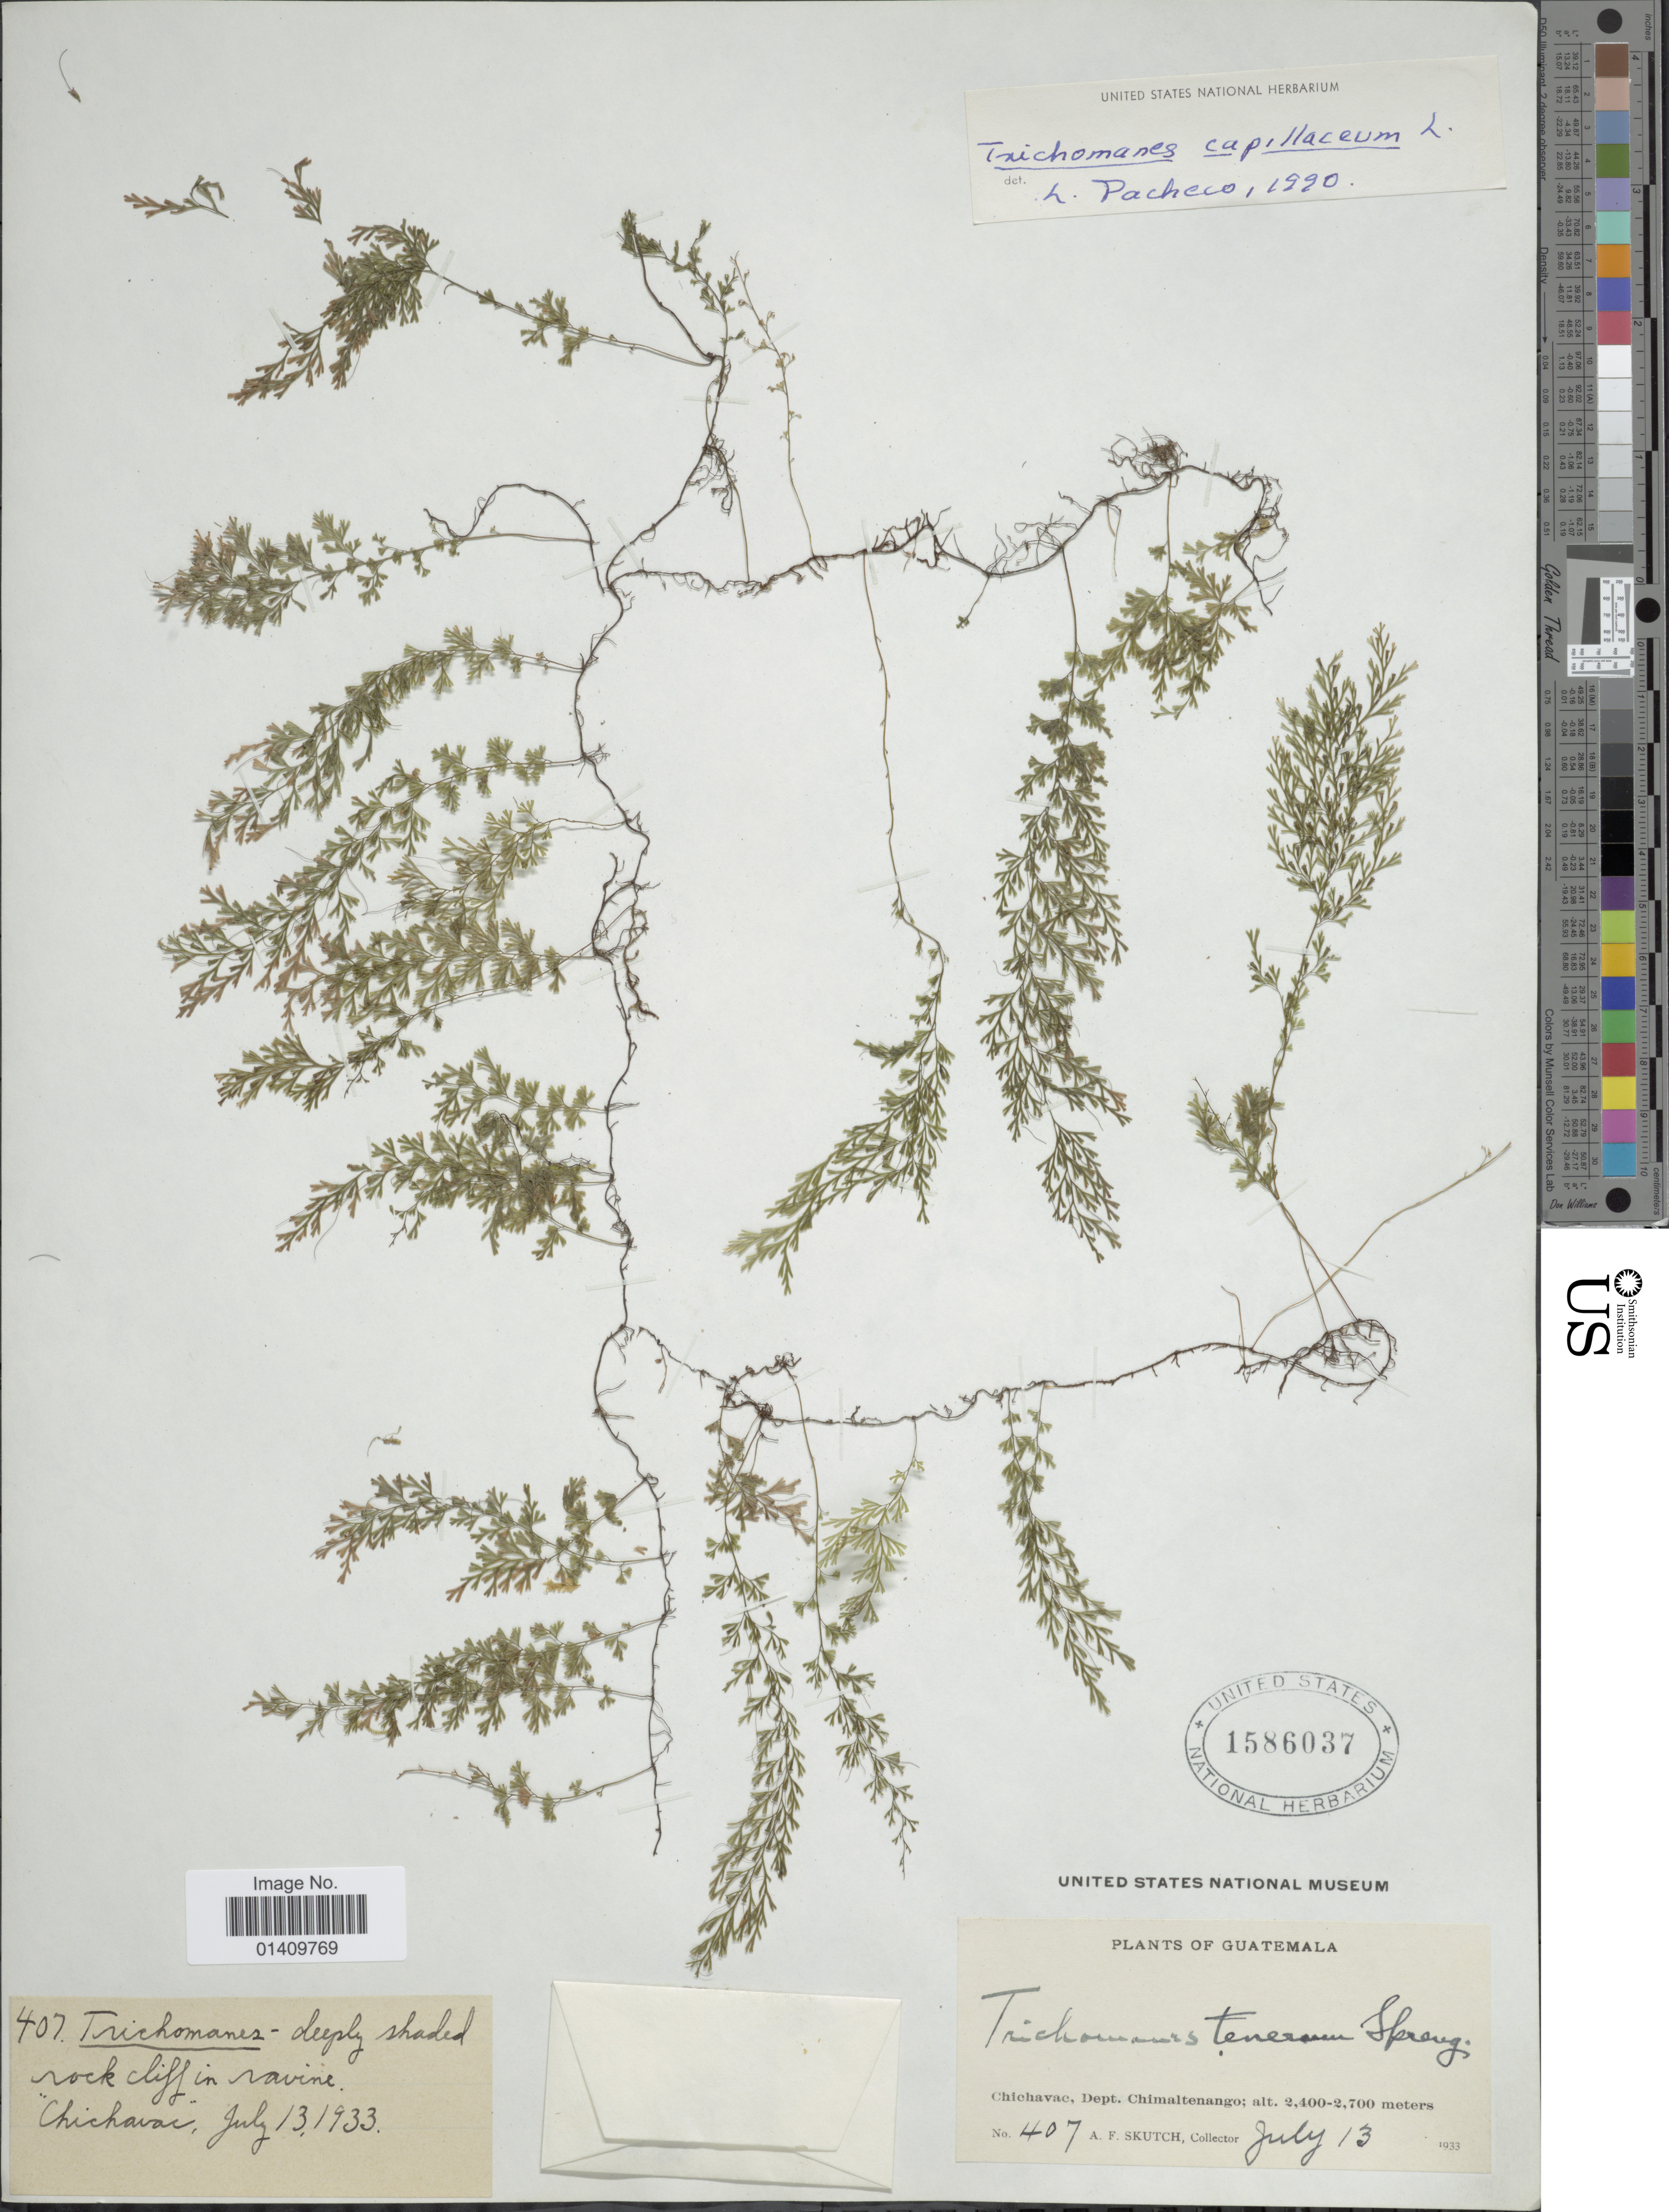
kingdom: Plantae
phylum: Tracheophyta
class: Polypodiopsida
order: Hymenophyllales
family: Hymenophyllaceae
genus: Polyphlebium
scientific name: Polyphlebium capillaceum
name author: (L.) Ebihara & Dubuisson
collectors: A. F. Skutch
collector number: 407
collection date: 1933-07-13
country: Guatemala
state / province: Chimaltenango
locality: Chichavac, dept. Chimaltenango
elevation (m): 2400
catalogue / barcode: US 1586037